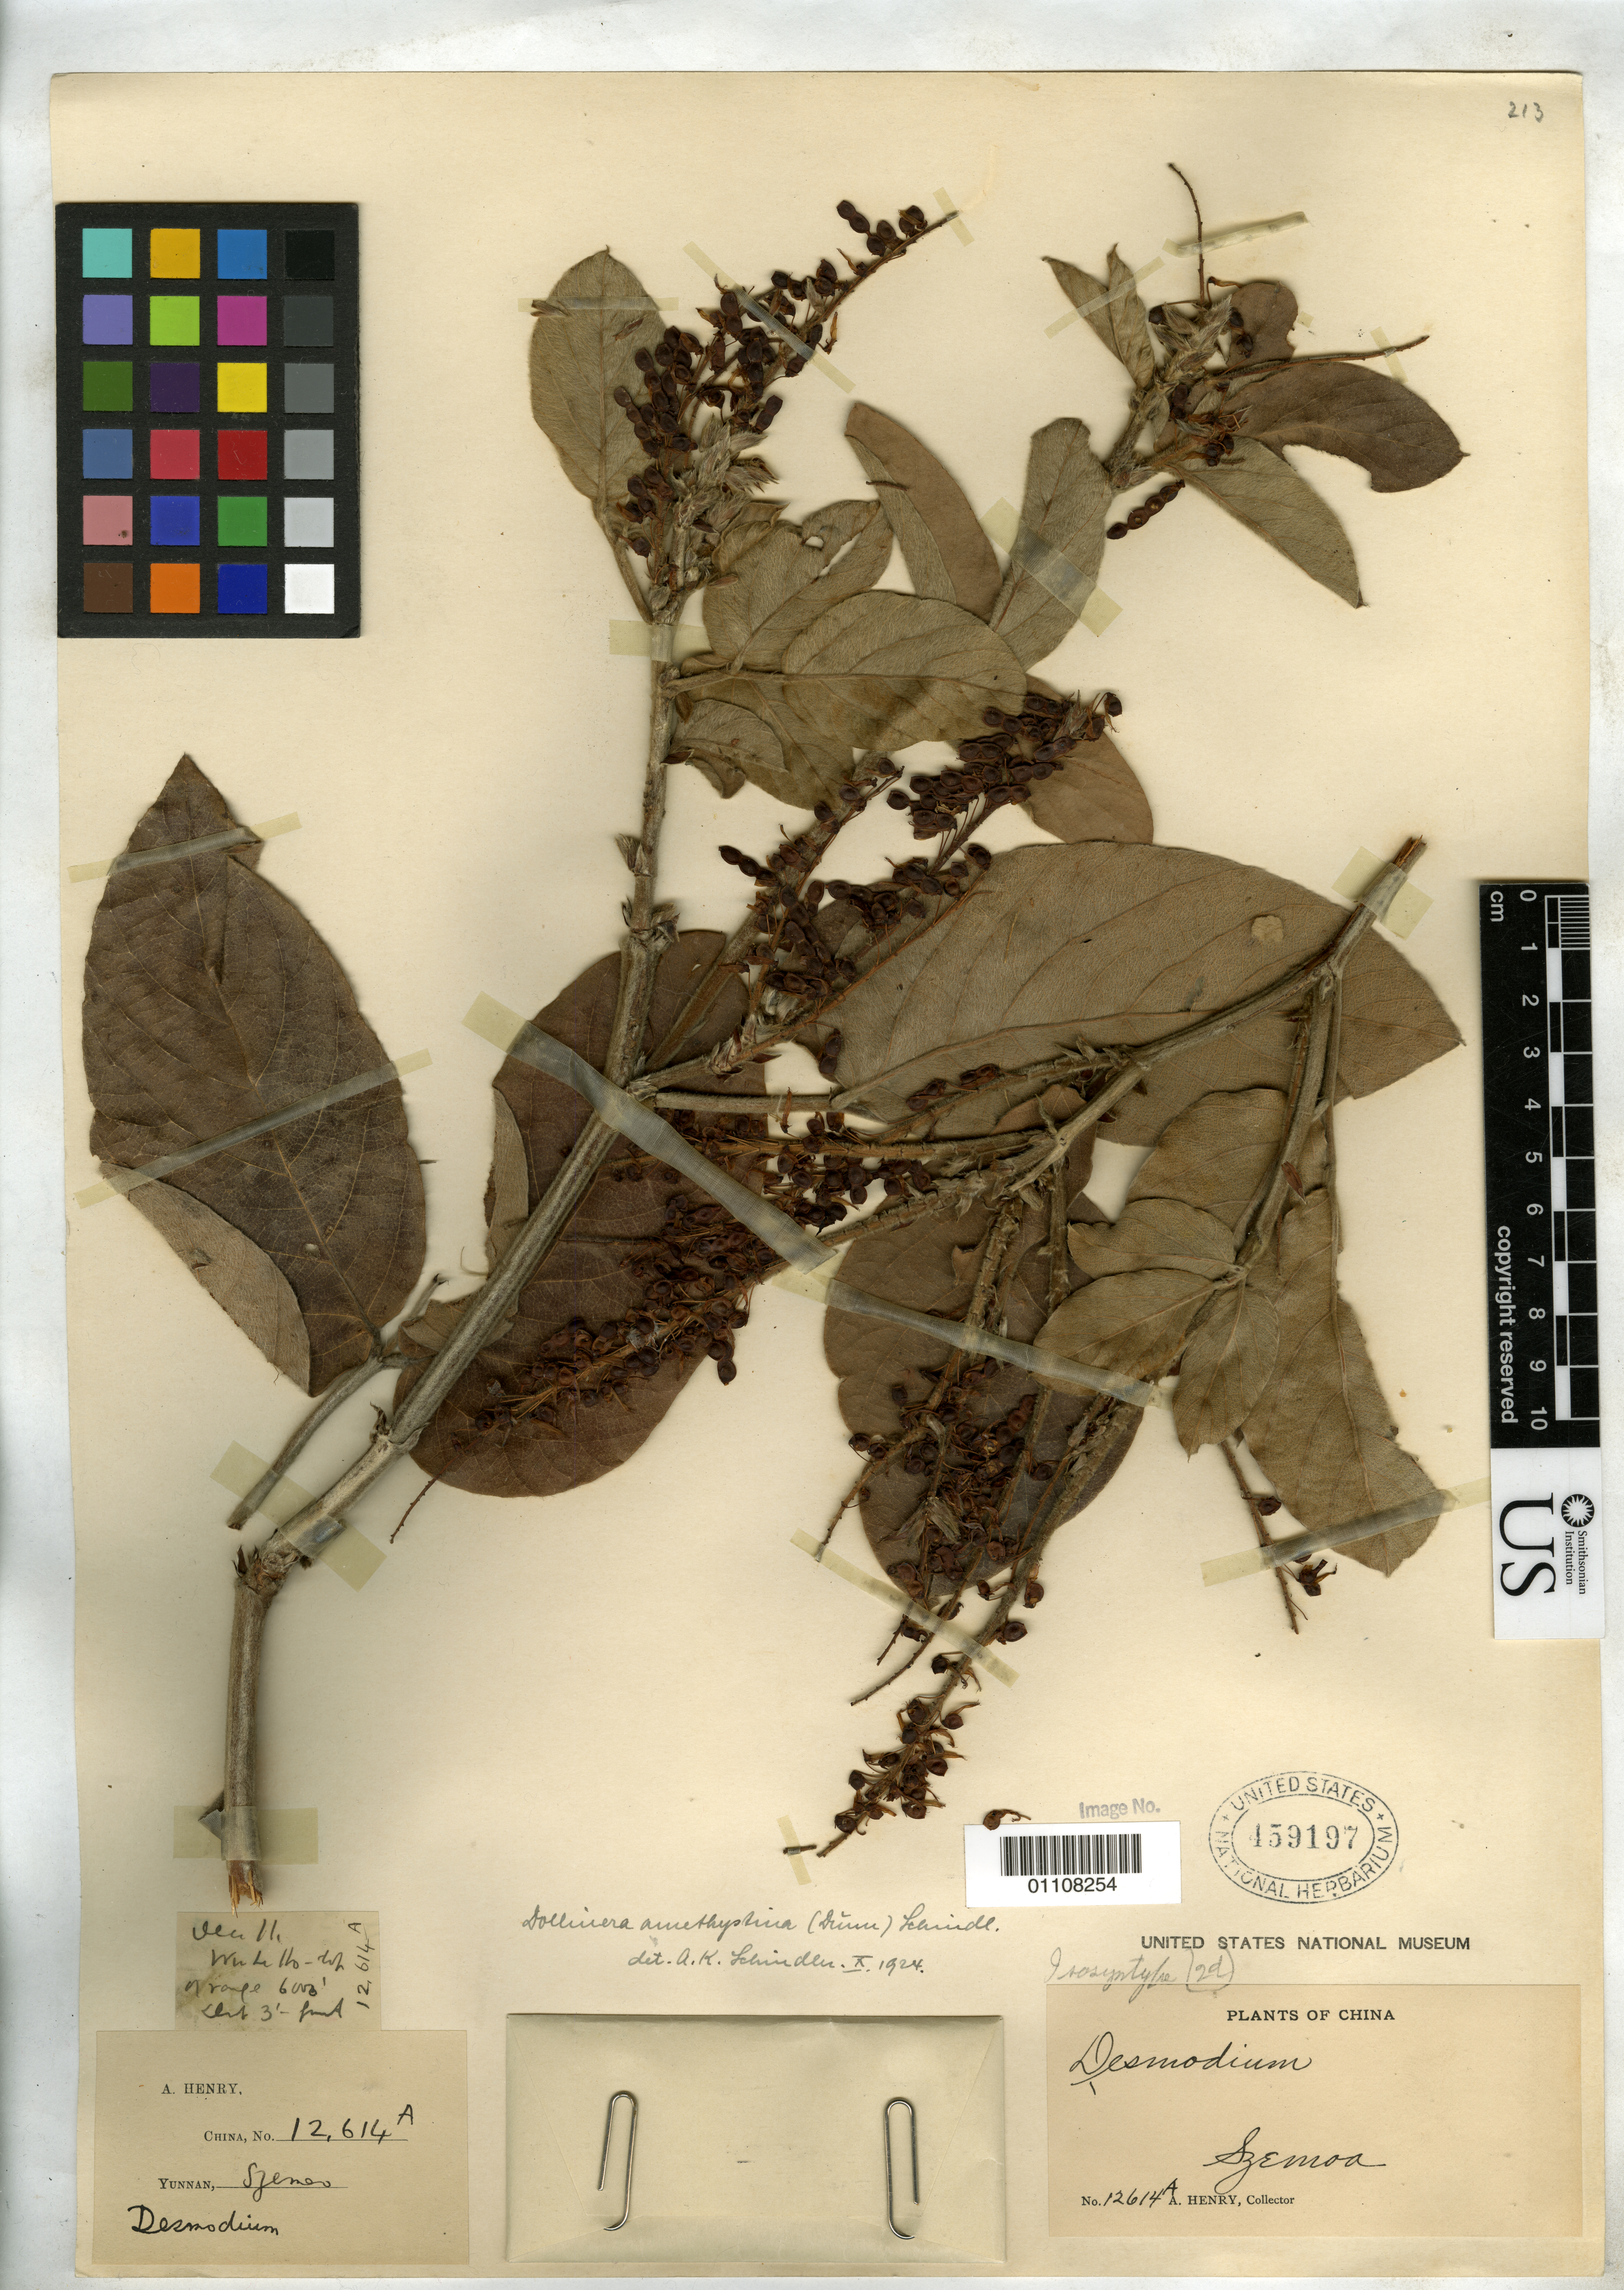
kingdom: Plantae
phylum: Tracheophyta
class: Magnoliopsida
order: Fabales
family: Fabaceae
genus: Desmodium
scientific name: Desmodium amethystinum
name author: Dunn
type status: Isosyntype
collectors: A. Henry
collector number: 12614 A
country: China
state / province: Yunnan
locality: Szemoa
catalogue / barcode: US 459197